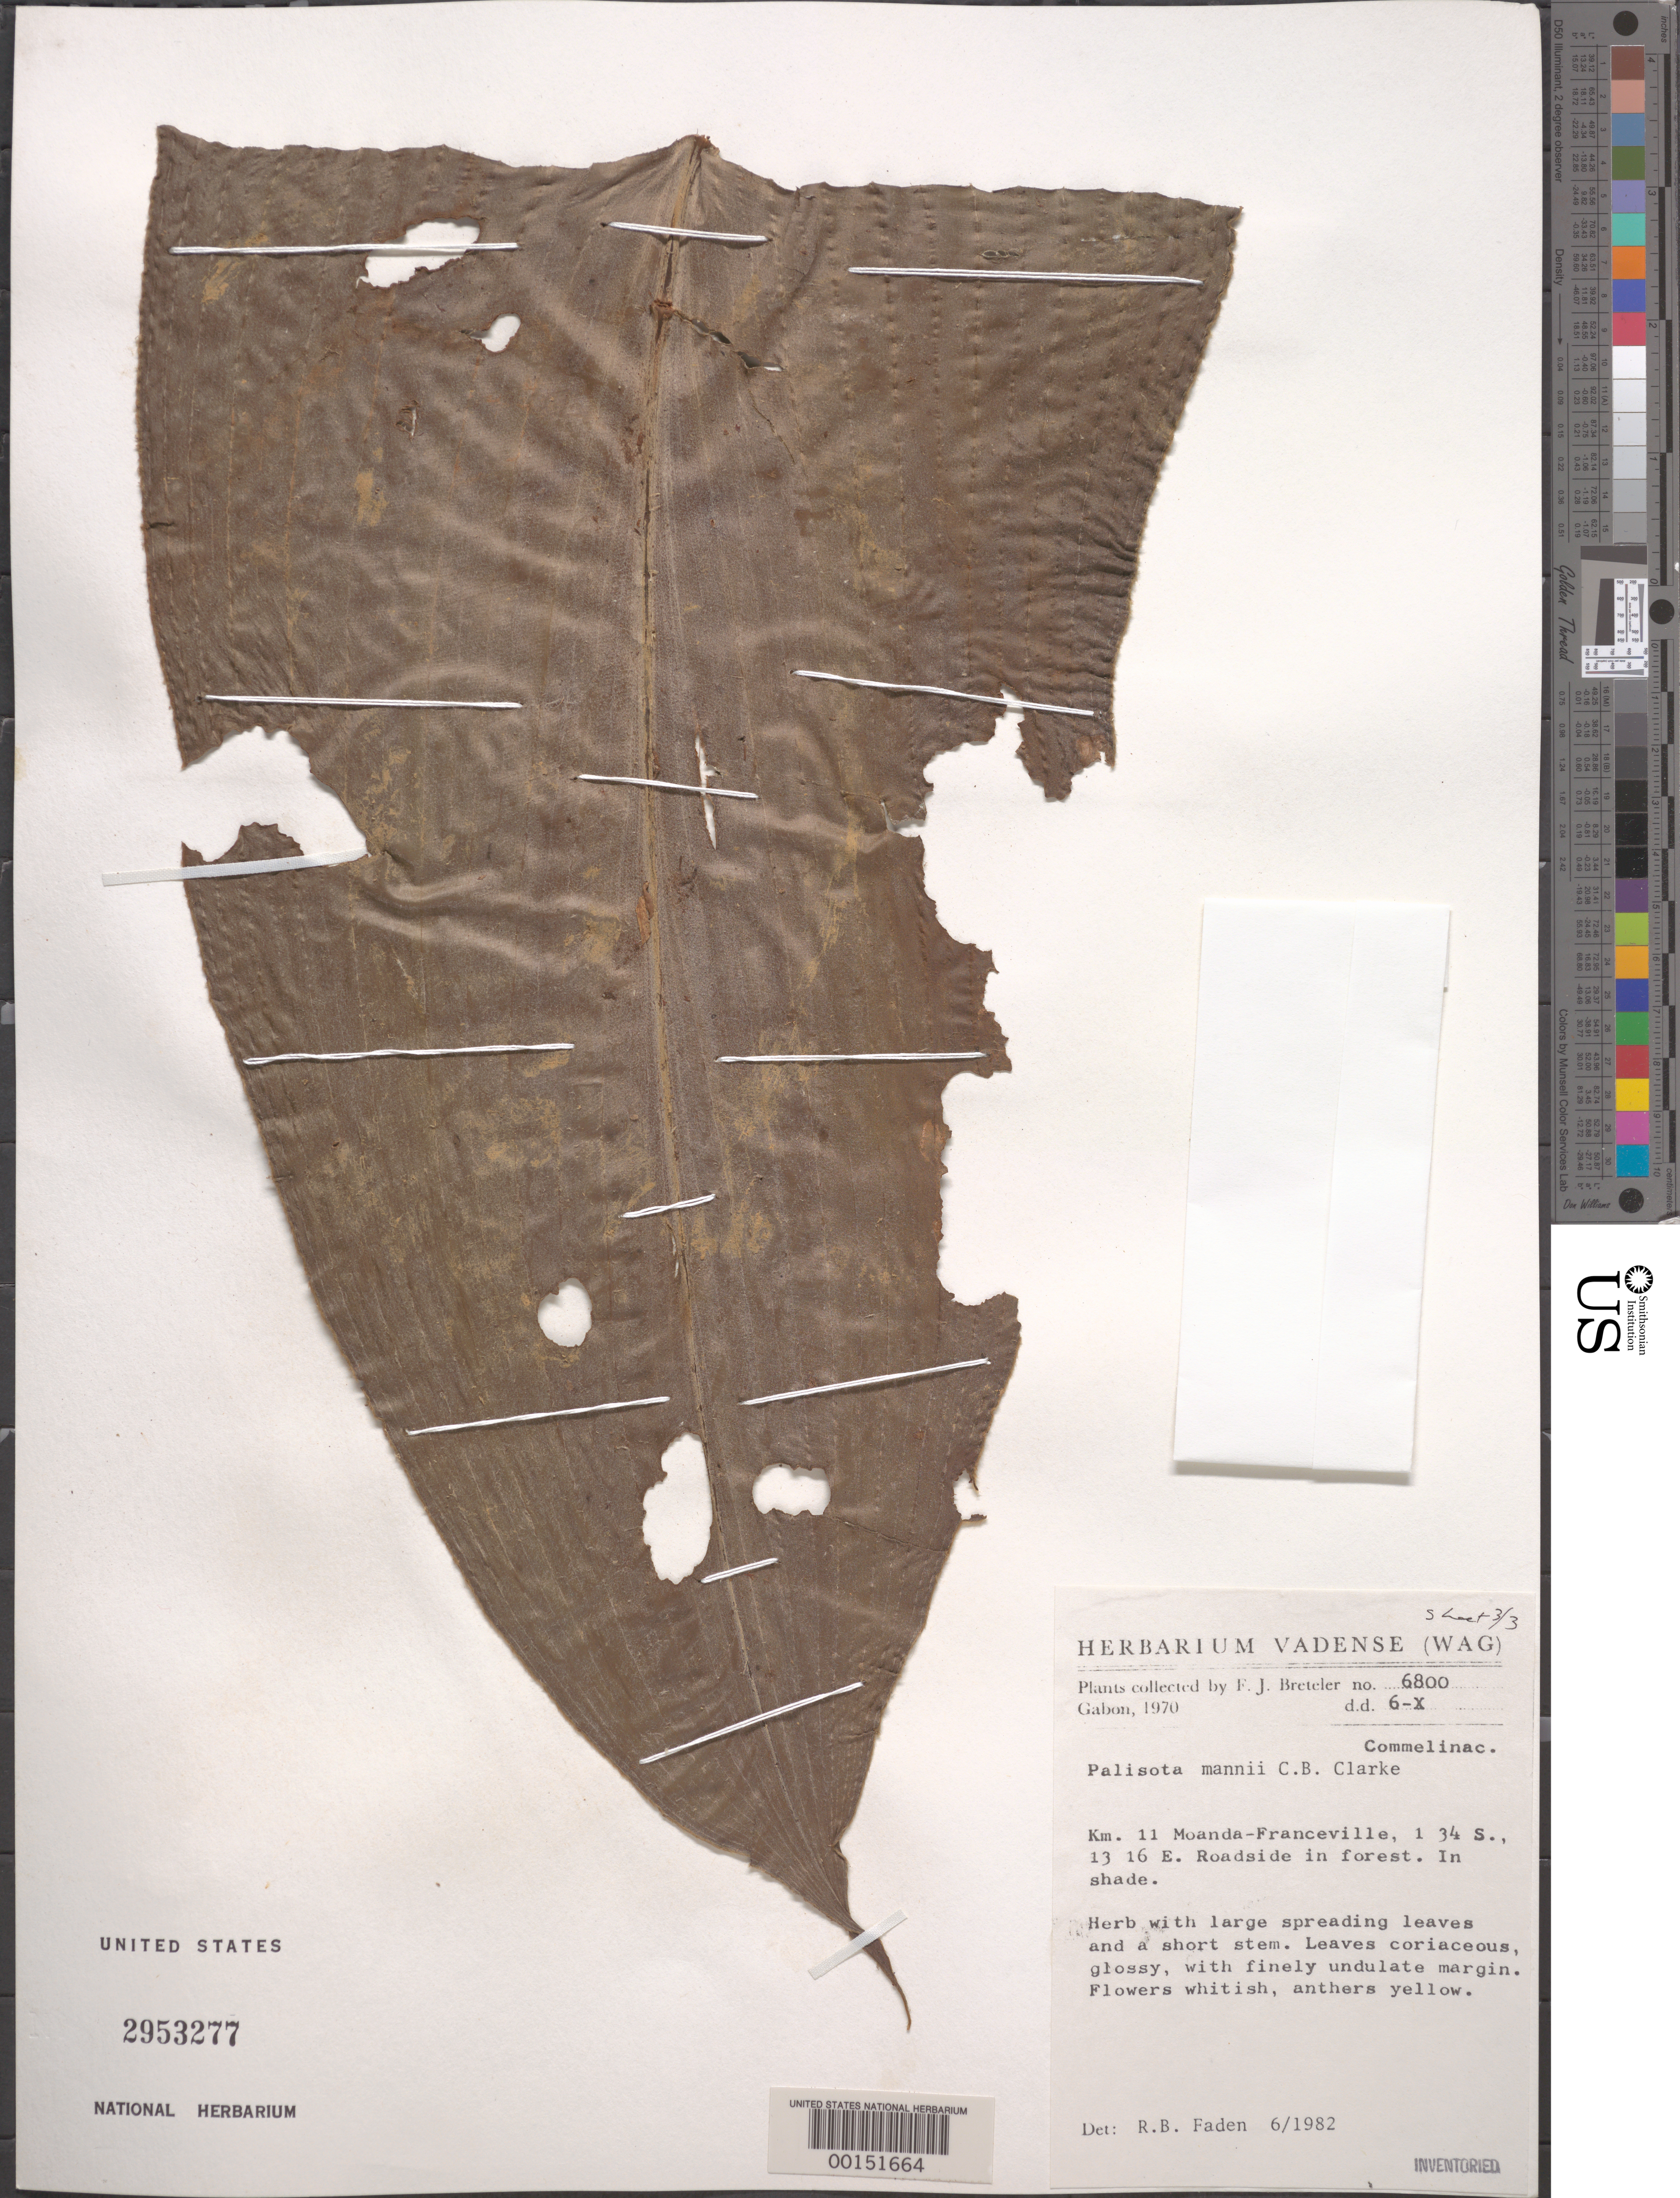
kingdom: Plantae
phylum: Tracheophyta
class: Liliopsida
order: Commelinales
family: Commelinaceae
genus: Palisota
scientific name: Palisota mannii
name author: C.B. Clarke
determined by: Faden, Robert B., (US), Smithsonian Institution - National Museum of Natural History (UNITED STATES)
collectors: F. J. Breteler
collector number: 6800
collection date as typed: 06 Oct 1970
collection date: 1970-10-06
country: Gabon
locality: Km 11 Moanda-Franceville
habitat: Roadside in forest in shade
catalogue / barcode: US 2953277